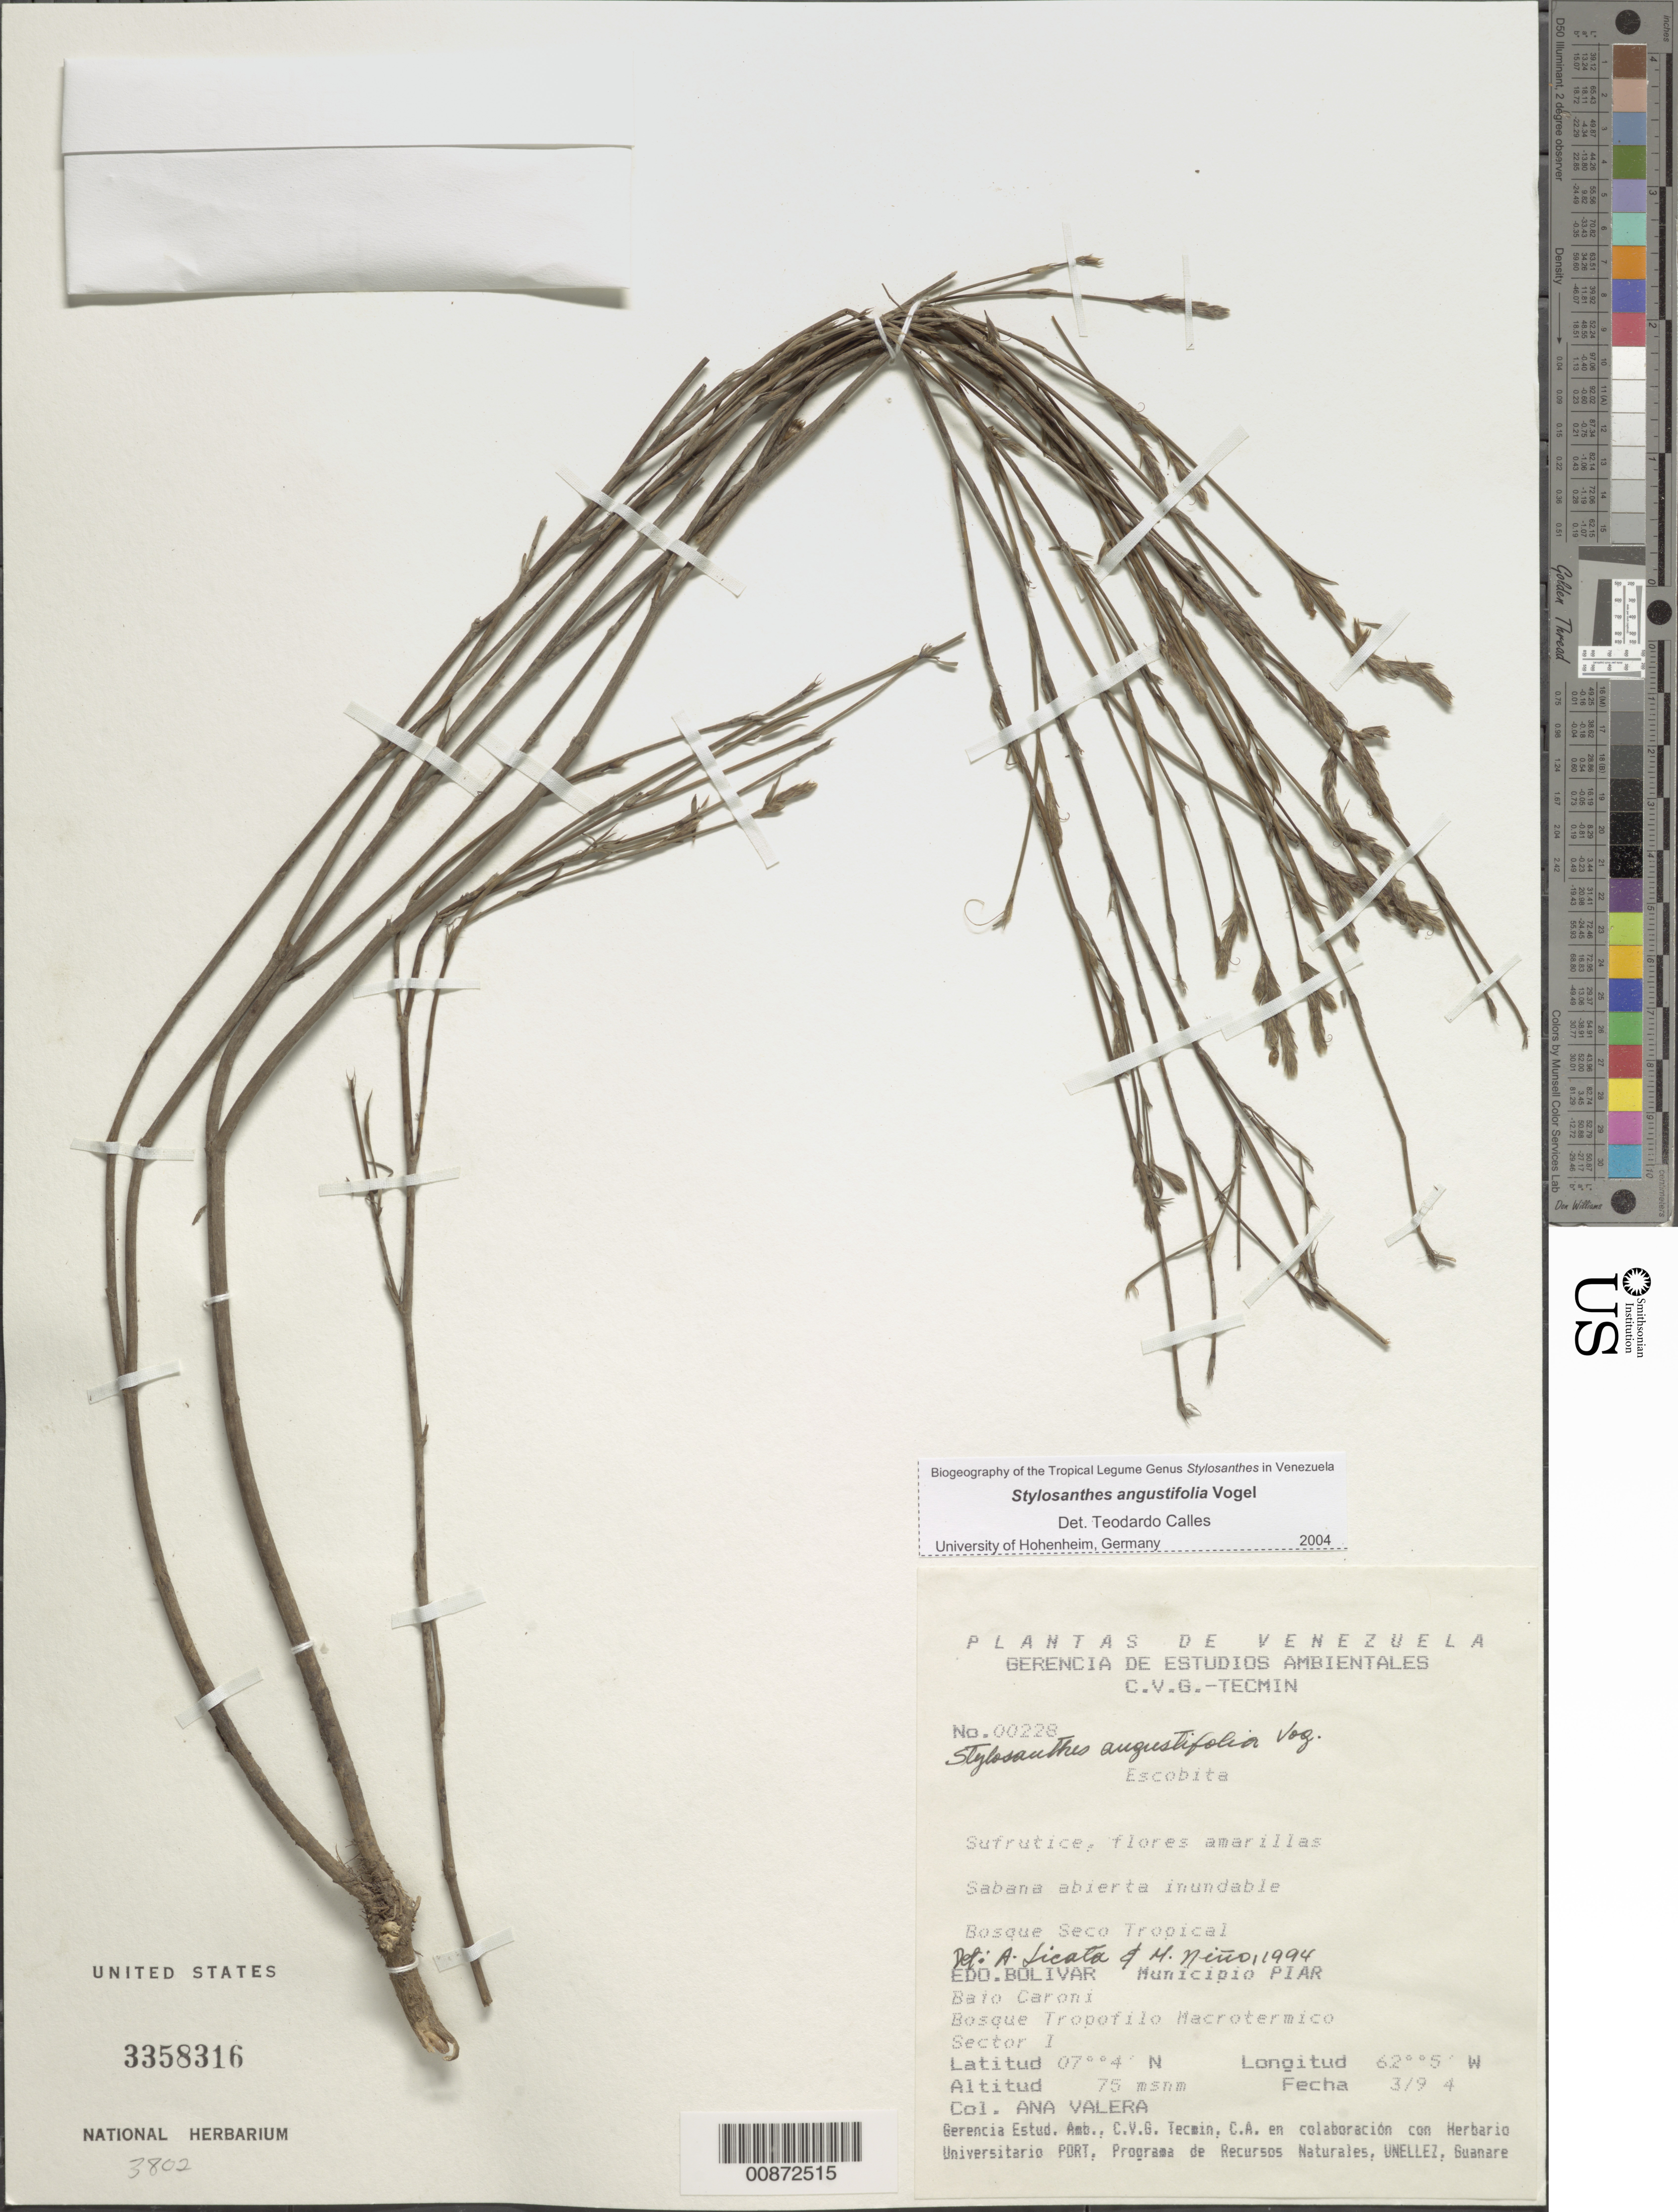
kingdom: Plantae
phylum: Tracheophyta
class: Magnoliopsida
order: Fabales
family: Fabaceae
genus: Stylosanthes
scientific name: Stylosanthes angustifolia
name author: Vogel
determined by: Calles, T.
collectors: A. Valera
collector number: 228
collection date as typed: Mar-94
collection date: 1994-03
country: Venezuela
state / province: Bolívar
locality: Mun. Piar, Bajo Caroní, Sector 1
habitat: Bosque tropofilo macrotermico, bosque seco tropical, sabana abierta inundable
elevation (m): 75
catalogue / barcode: US 3358316